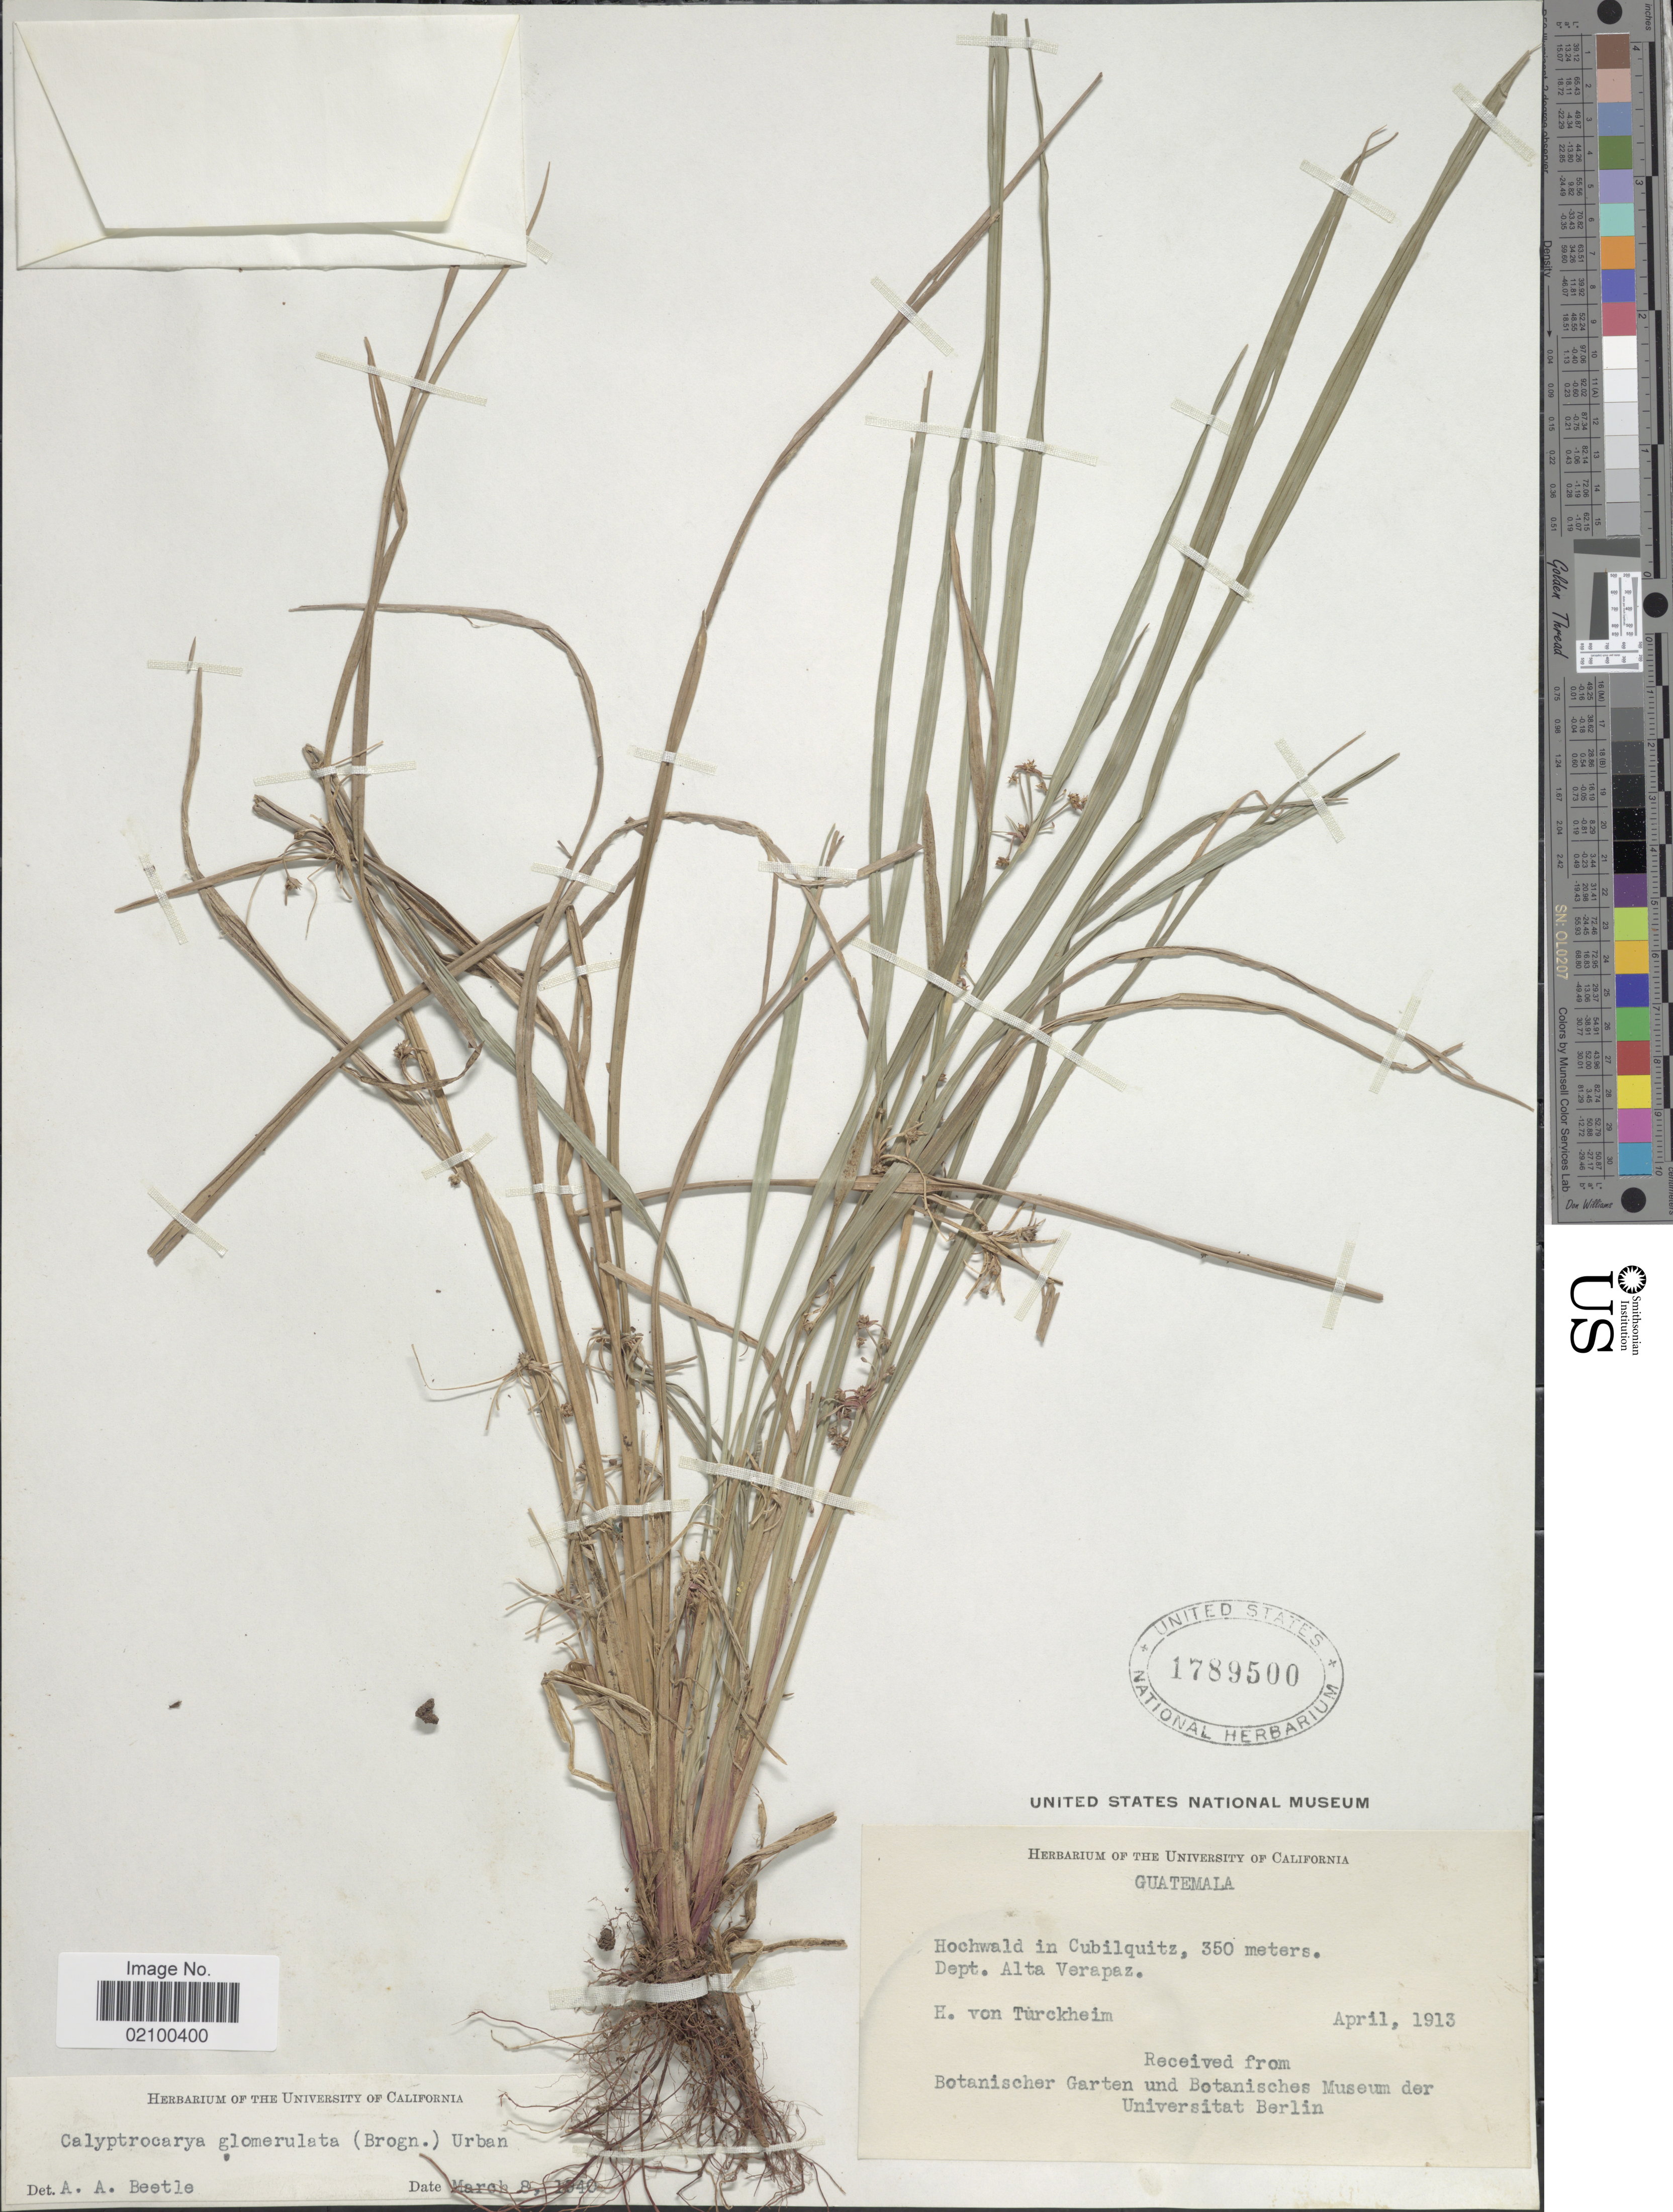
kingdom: Plantae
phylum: Tracheophyta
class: Liliopsida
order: Poales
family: Cyperaceae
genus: Calyptrocarya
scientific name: Calyptrocarya glomerulata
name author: (Brongn.) Urb.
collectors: H. von Türckheim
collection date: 1913-04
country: Guatemala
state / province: Alta Verapaz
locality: Hochwald in Cubilquitz.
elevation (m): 350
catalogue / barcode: US 1789500